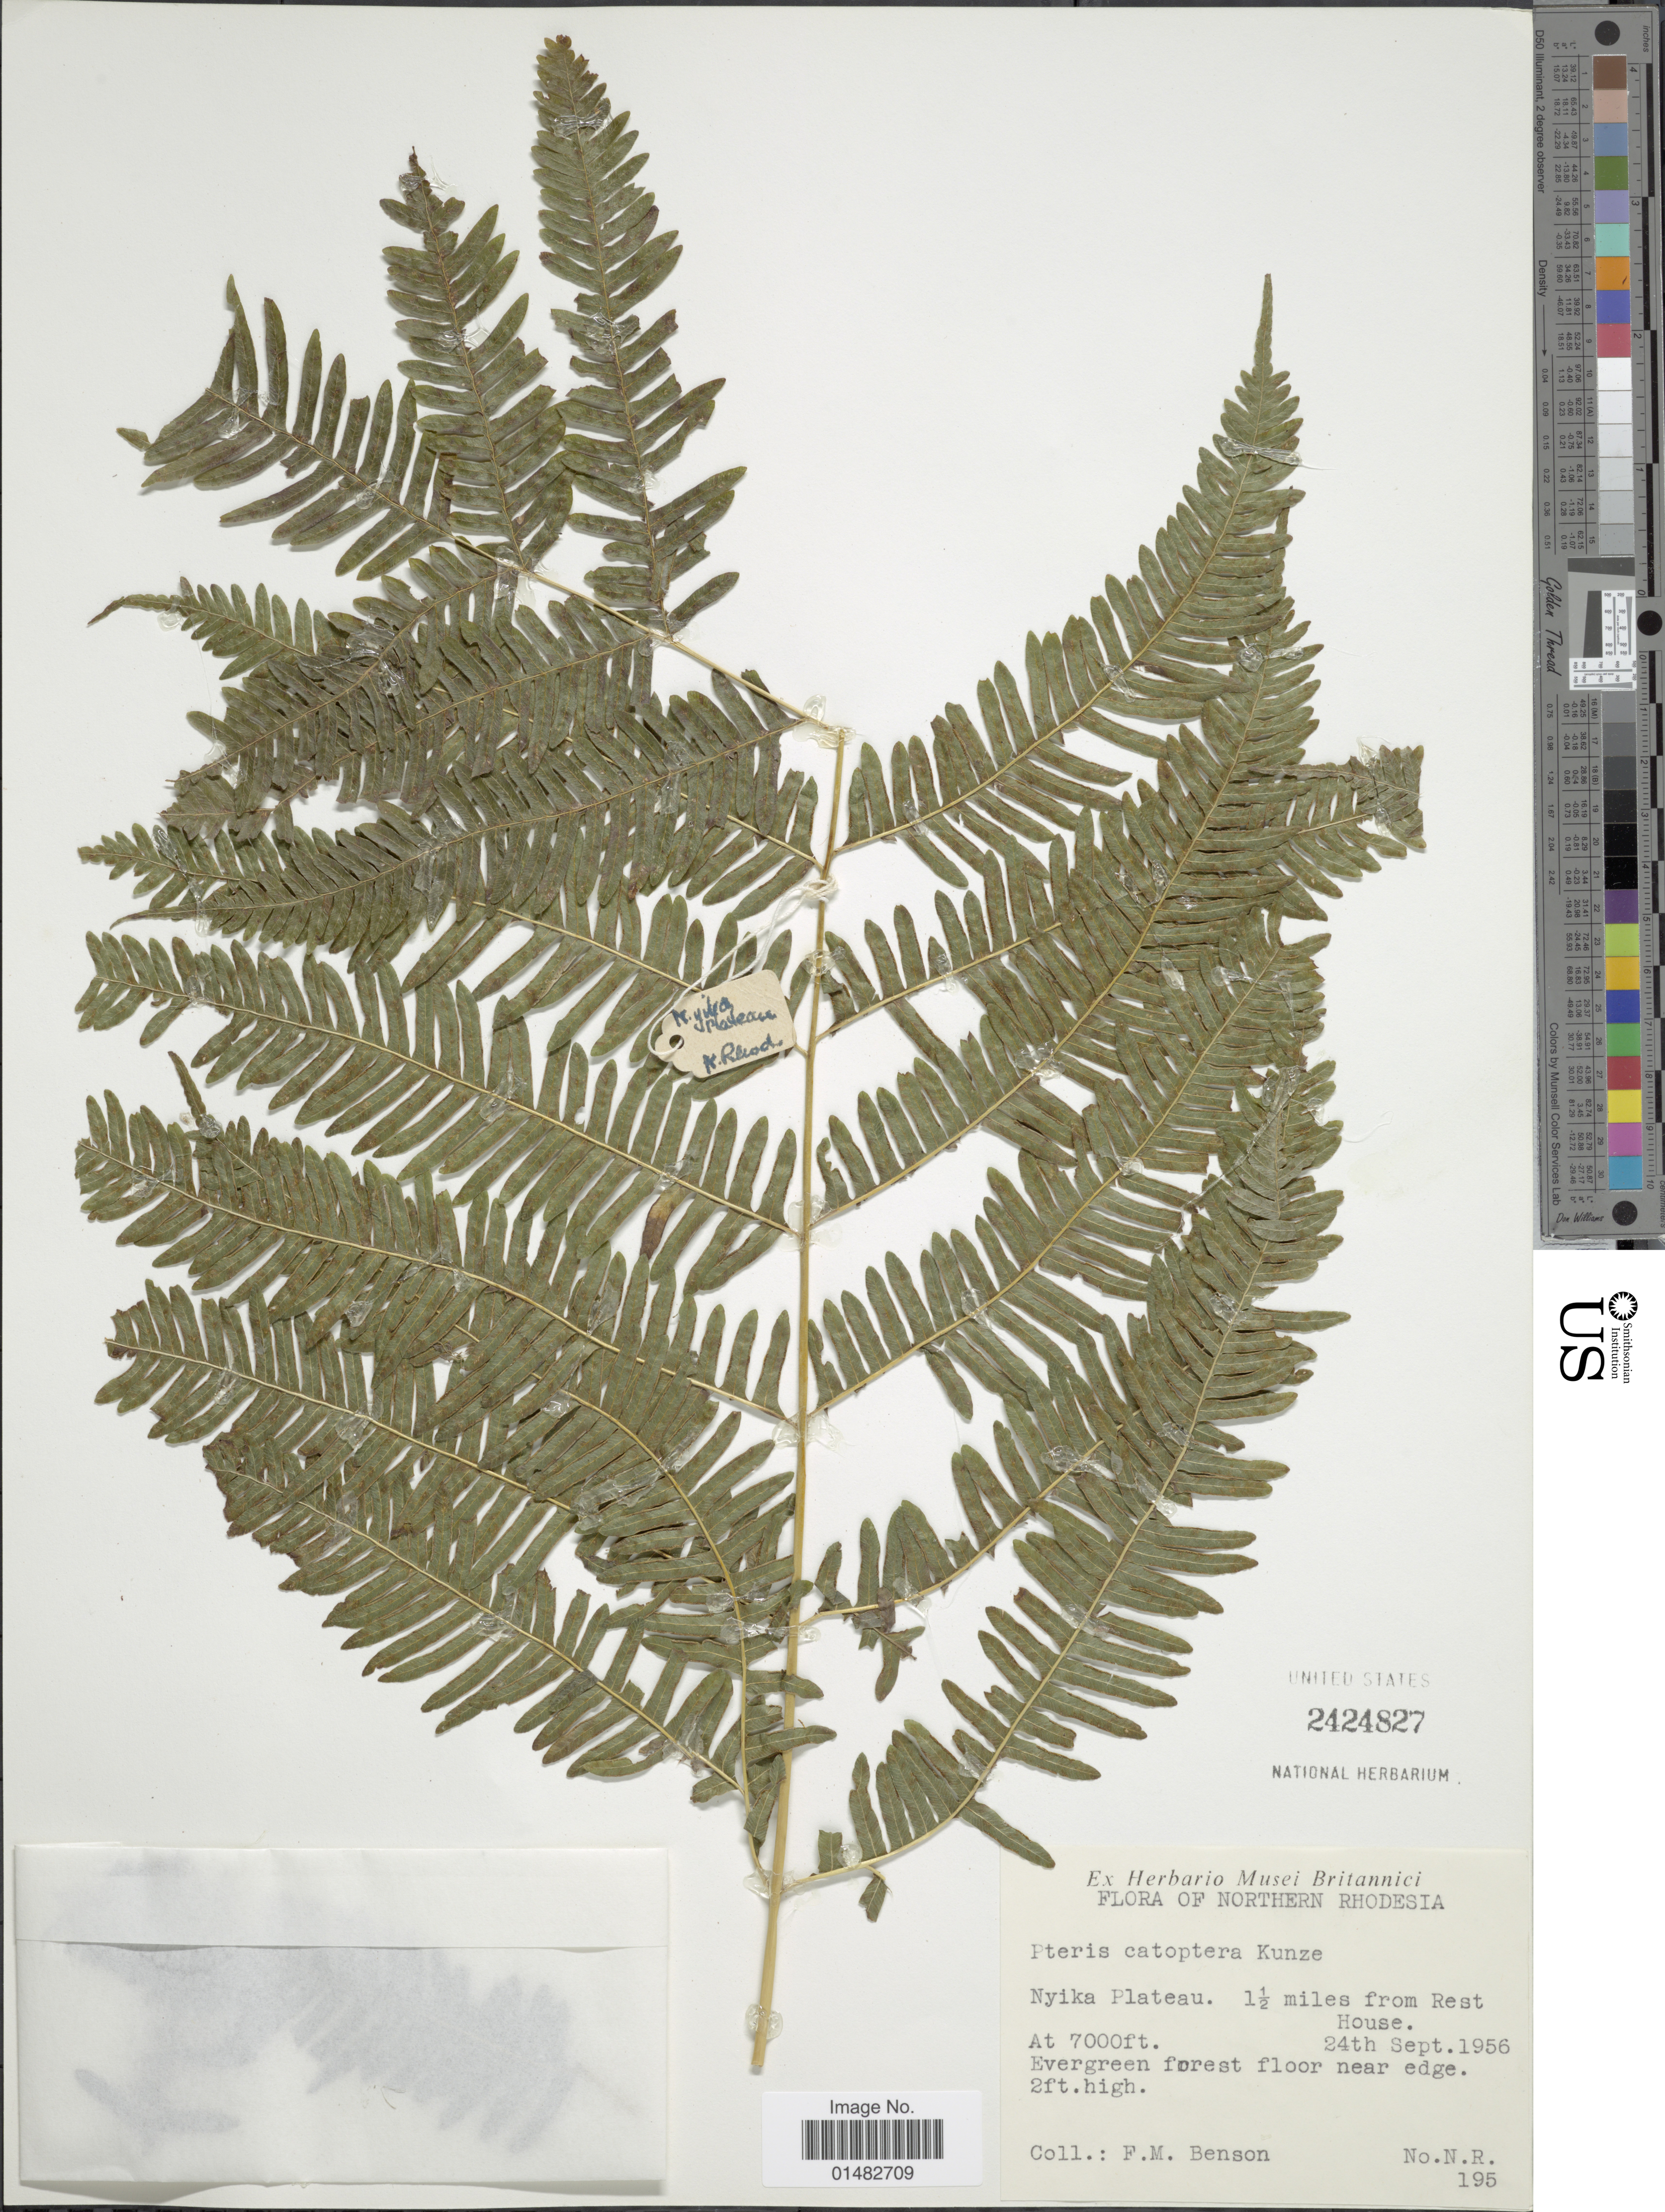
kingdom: Plantae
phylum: Tracheophyta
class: Polypodiopsida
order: Polypodiales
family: Pteridaceae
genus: Pteris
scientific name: Pteris catoptera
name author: Kunze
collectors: F. Benson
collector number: N.R. 195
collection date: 1956-09-24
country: Zambia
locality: Northern Rhodesia, Nyika plateau, 1 1/2 miles from Rest House, Northern Rhodesia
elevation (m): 2134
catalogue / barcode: US 2424827